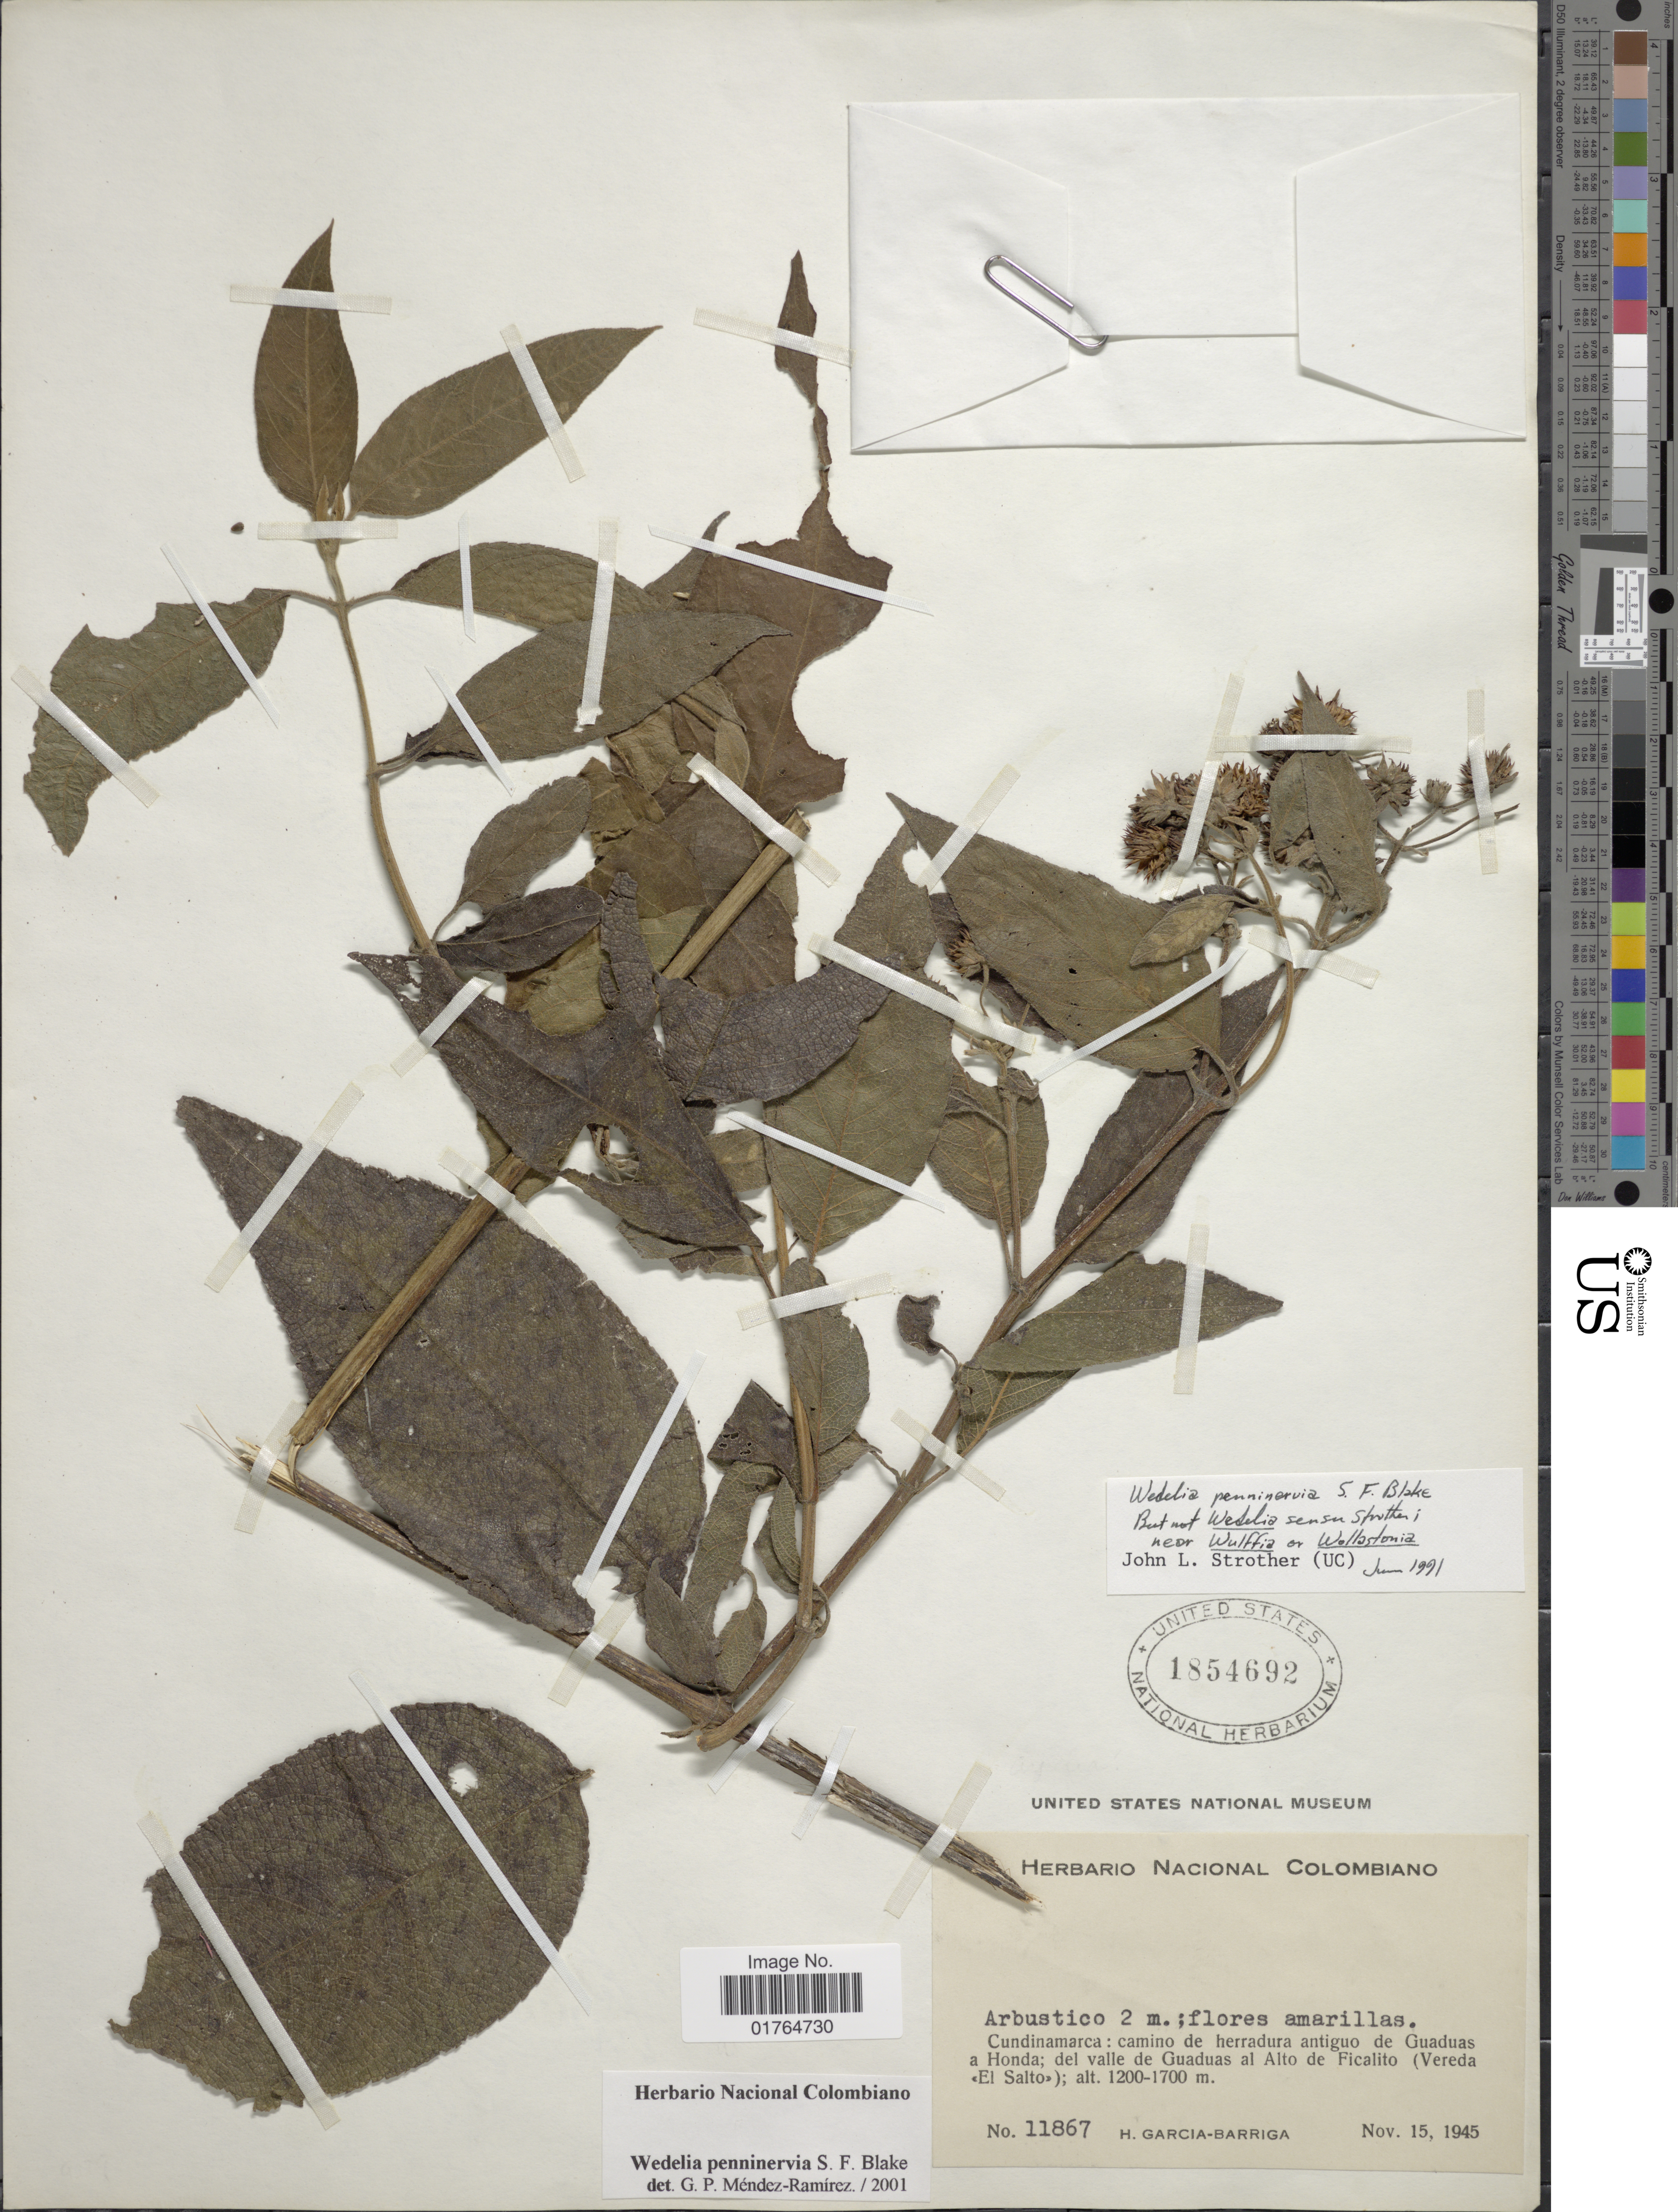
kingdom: Plantae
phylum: Tracheophyta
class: Magnoliopsida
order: Asterales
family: Asteraceae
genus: Wedelia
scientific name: Wedelia penninervia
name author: S.F. Blake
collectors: H. García Barriga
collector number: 11867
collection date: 1945-11-15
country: Colombia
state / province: Cundinamarca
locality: Camino de herradura antiguo de Guaduas a Honda, del valle de Guaduas al Alto de Ficalito (Vereda El Salto)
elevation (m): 1200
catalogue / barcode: US 1854692